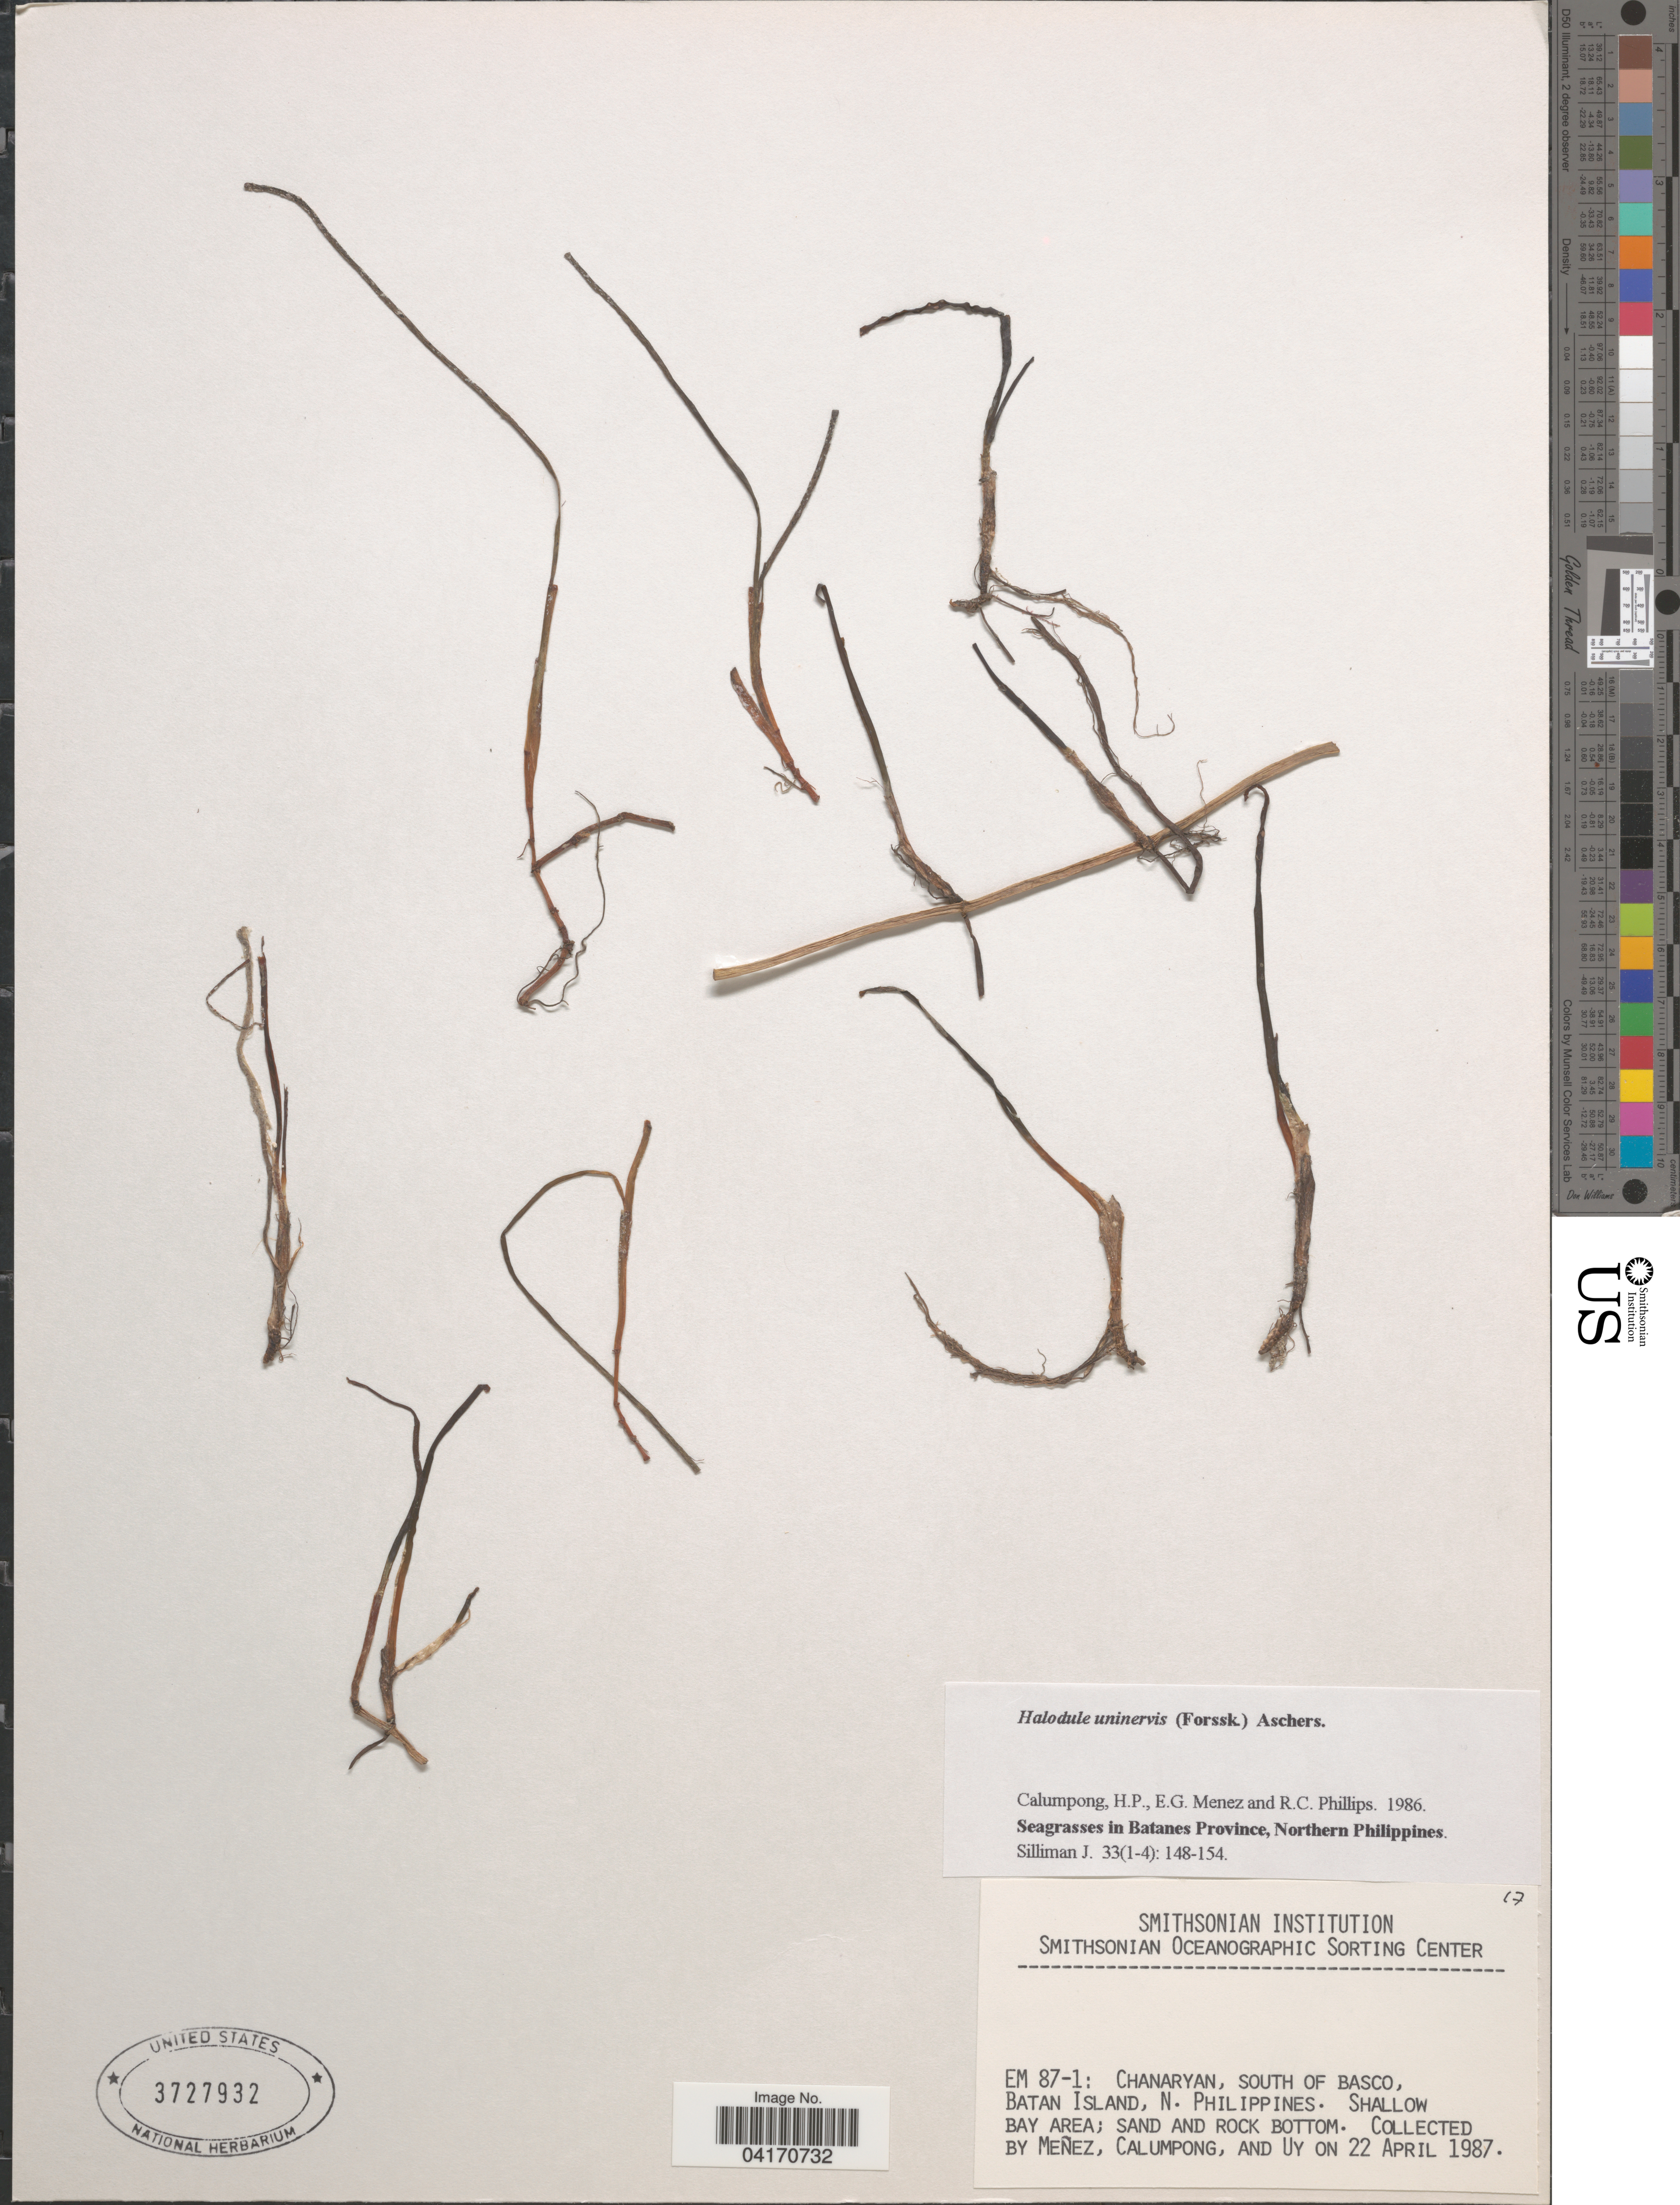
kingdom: Plantae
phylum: Tracheophyta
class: Liliopsida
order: Alismatales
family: Cymodoceaceae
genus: Halodule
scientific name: Halodule uninervis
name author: (Forssk.) Asch.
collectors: Menez, Calumpong & Uy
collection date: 1987-04-22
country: Philippines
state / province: Cagayan Valley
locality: EM 87-1: Chanaryan, south of basco, Batan Island, N. Philippines.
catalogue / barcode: US 3727932